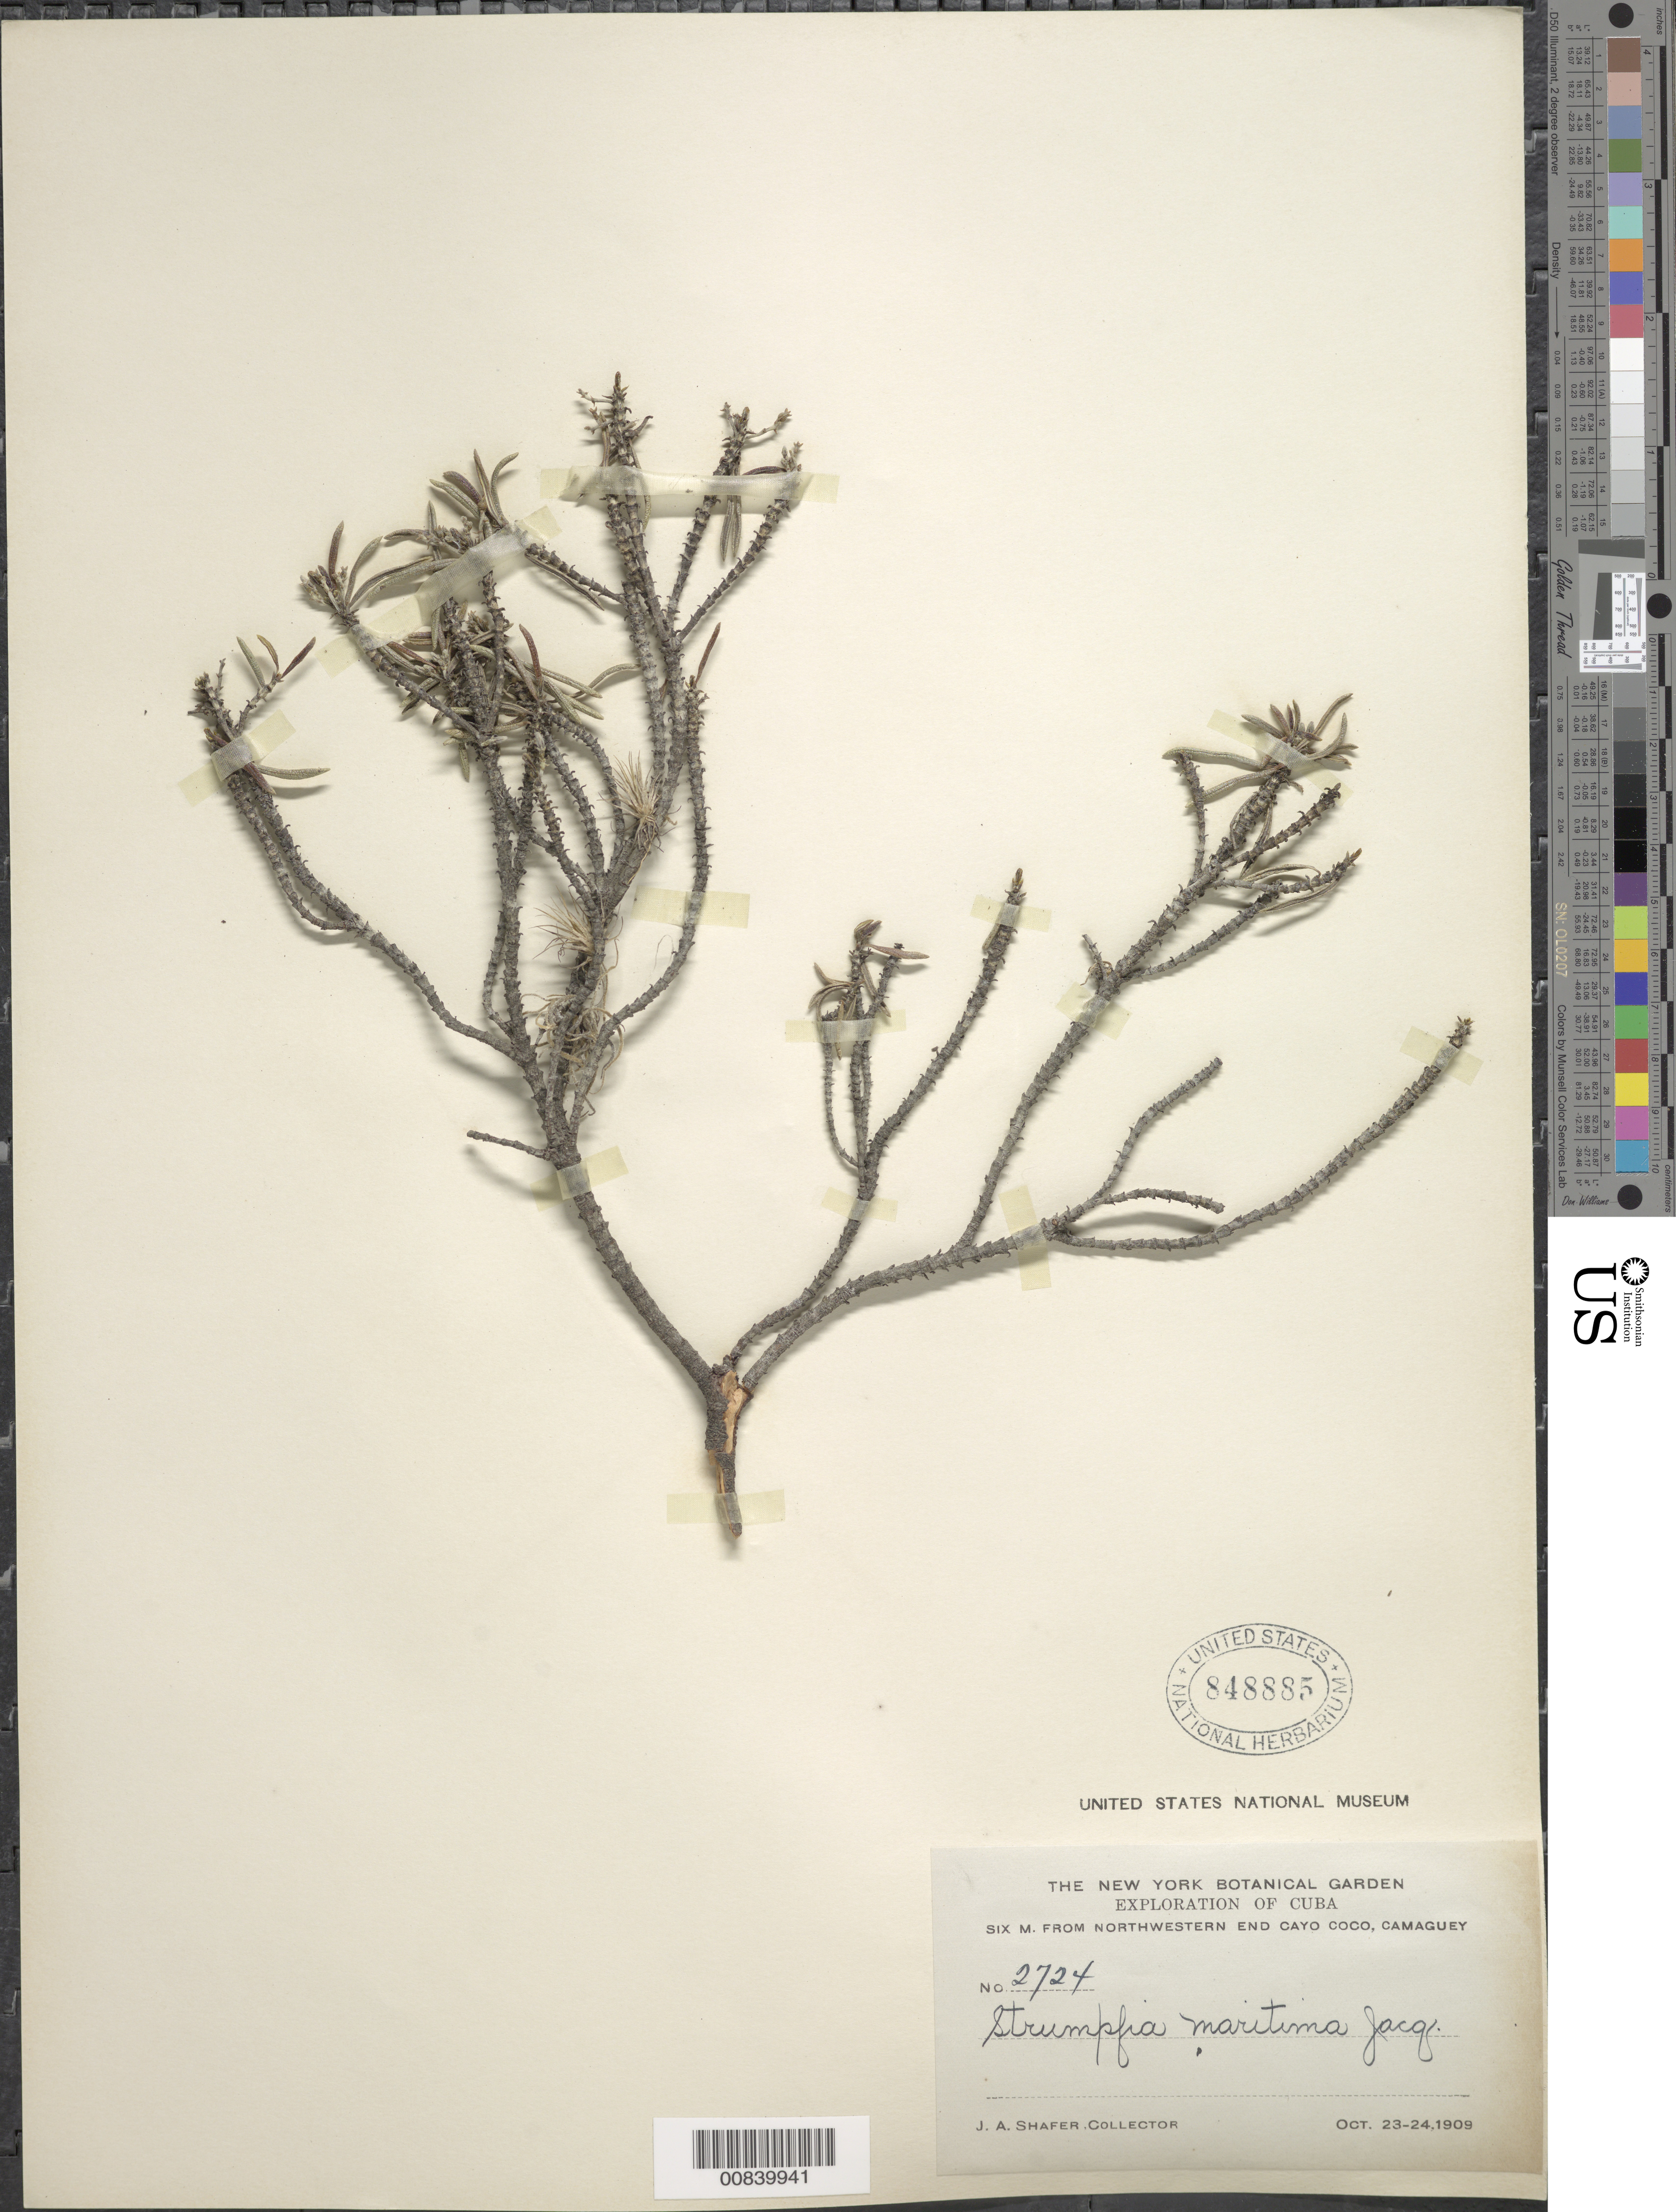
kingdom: Plantae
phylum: Tracheophyta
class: Magnoliopsida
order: Gentianales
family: Rubiaceae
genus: Strumpfia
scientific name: Strumpfia maritima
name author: Jacq.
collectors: J. A. Shafer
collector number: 2724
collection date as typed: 23 0ct 1909 to 24 Oct 1909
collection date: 1909-10-23/1909-10-24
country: Cuba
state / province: Camaguey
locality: Six m from northwestern end of Cayo Coco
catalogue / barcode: US 848885